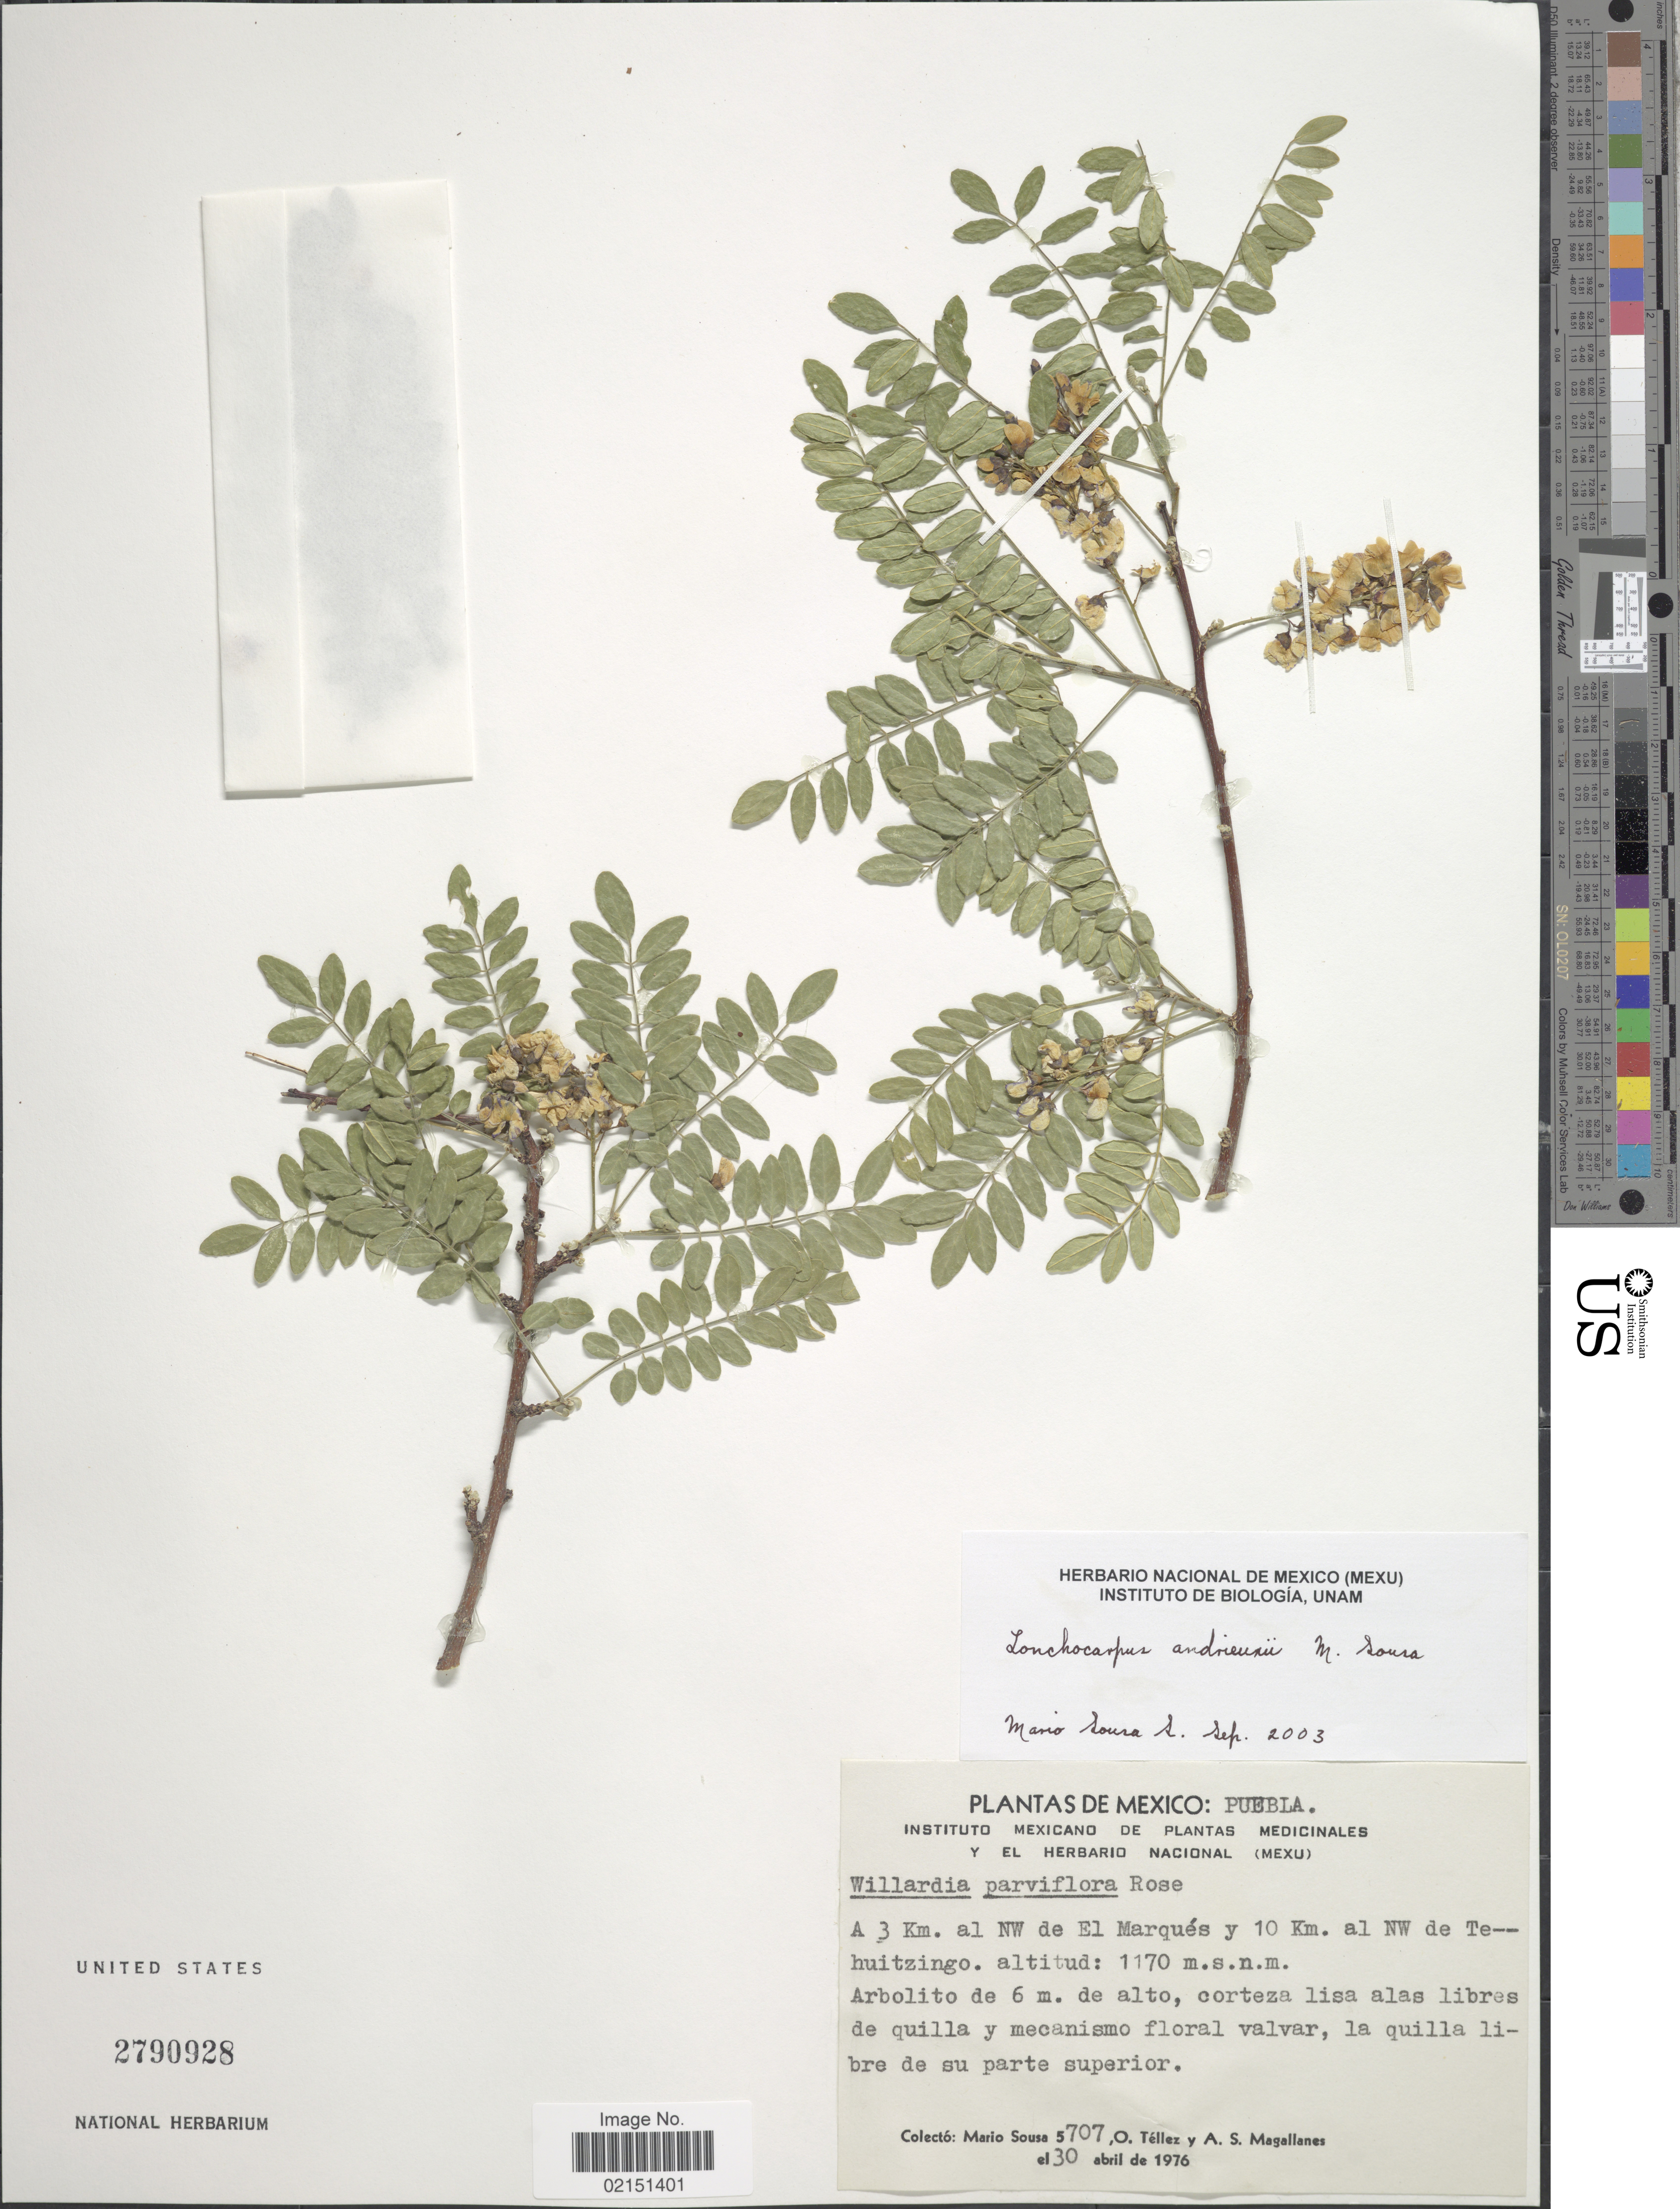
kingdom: Plantae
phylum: Tracheophyta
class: Magnoliopsida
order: Fabales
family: Fabaceae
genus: Lonchocarpus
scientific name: Lonchocarpus andrieuxii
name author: M. Sousa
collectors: M. Sousa S., O. Tellez & A. Magallanes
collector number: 5707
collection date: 1976-04-30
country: Mexico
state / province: Puebla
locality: A 3 km. al NW de El Marques y 10 Km. al NW de Tehuitzingo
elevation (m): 1170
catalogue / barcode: US 2790928